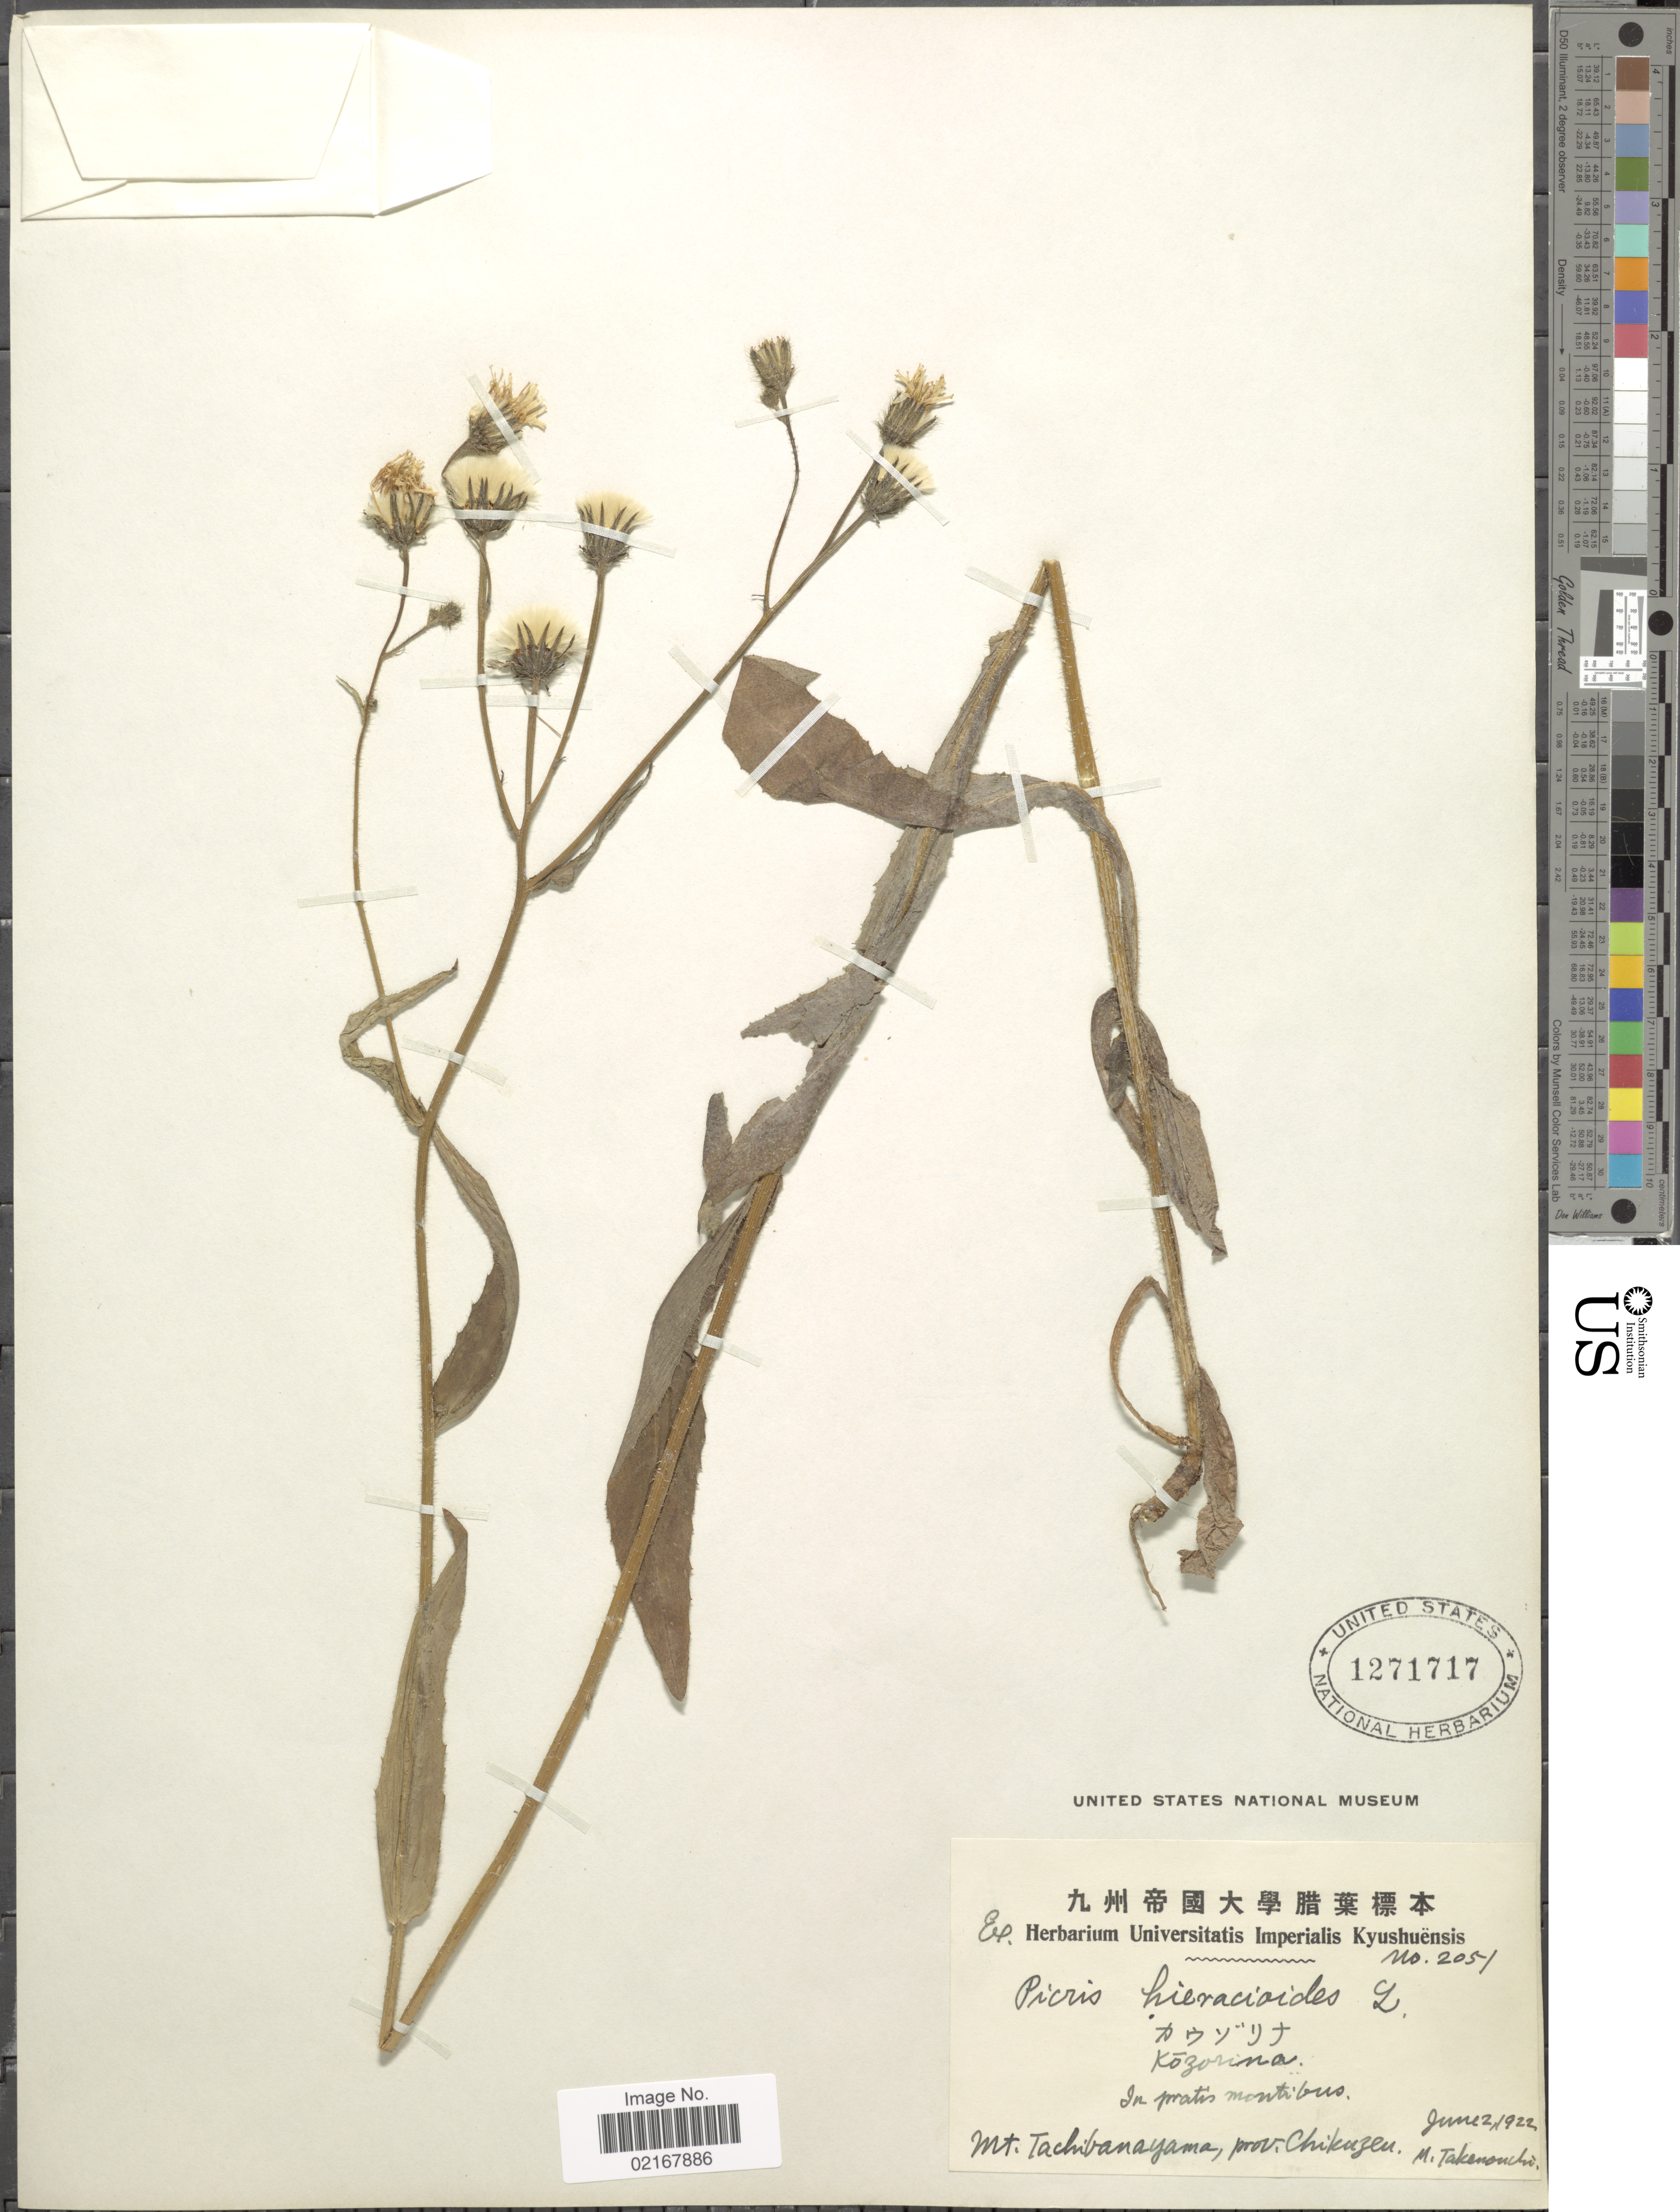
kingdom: Plantae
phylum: Tracheophyta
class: Magnoliopsida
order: Asterales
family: Asteraceae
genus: Picris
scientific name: Picris hieracioides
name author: L.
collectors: M. Takenouchi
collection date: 1922-06-02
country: Japan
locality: Mt. Tachibanayama, Prov. Chikuzen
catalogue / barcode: US 1271717